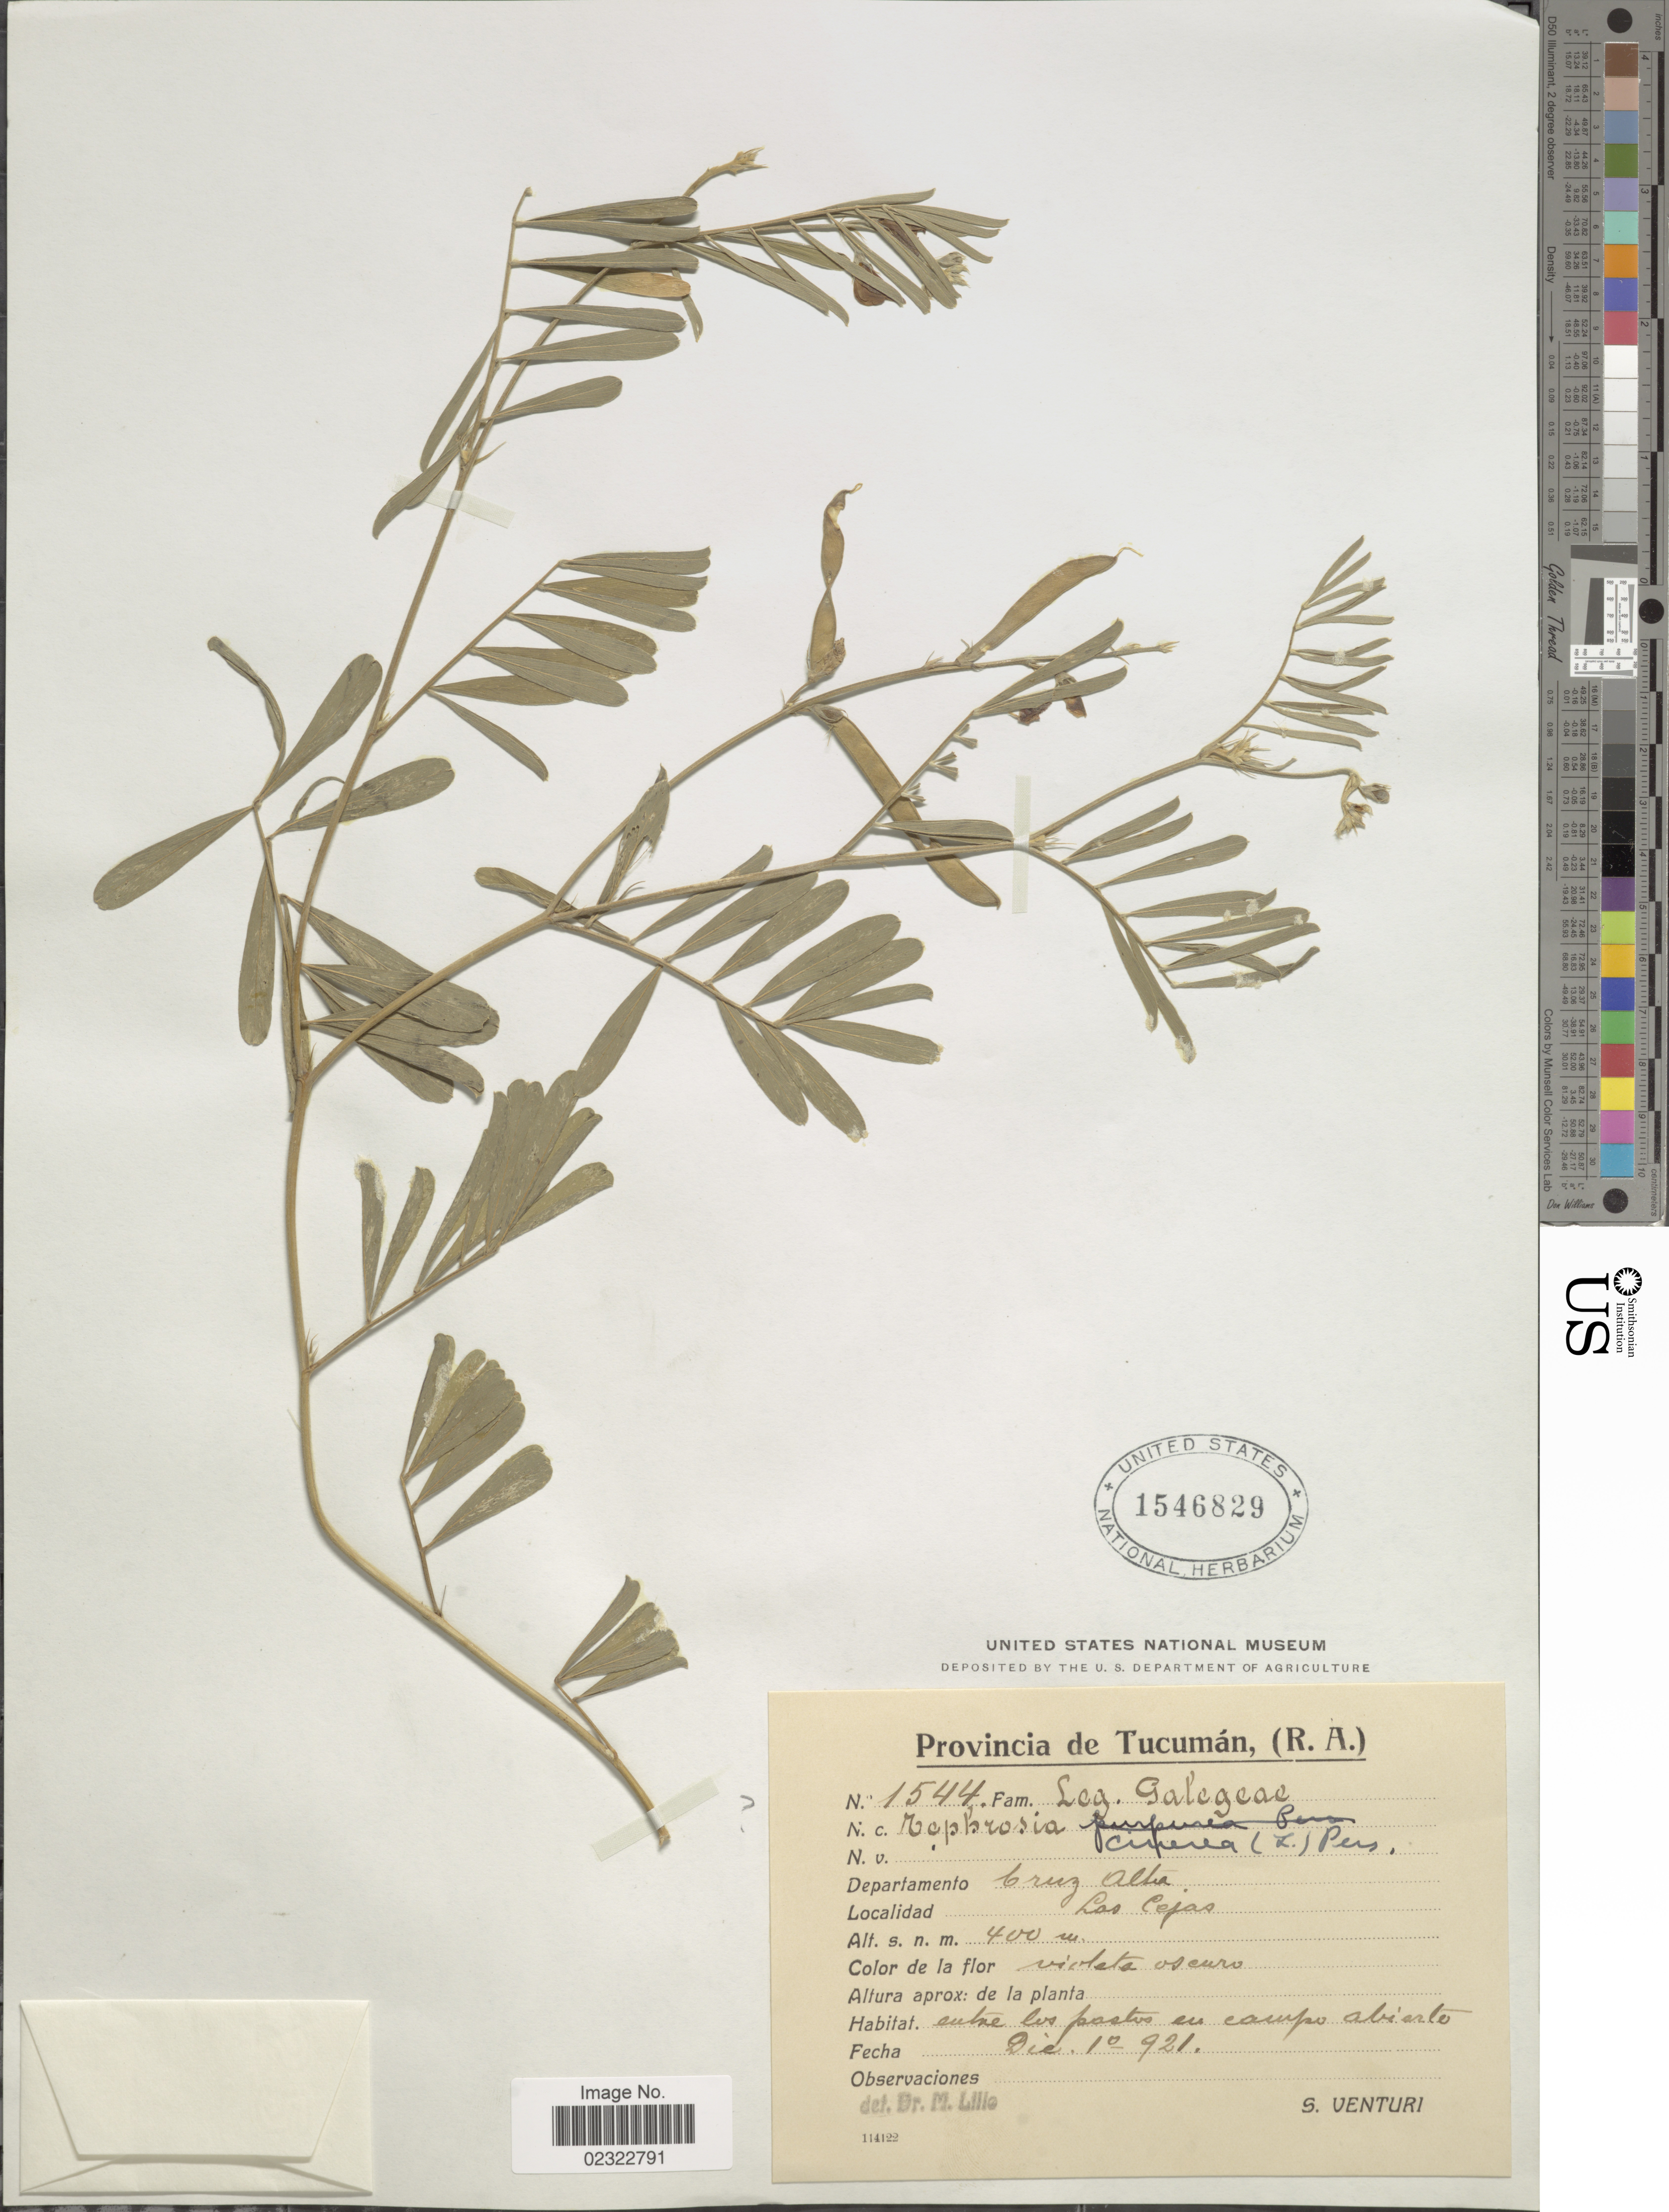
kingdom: Plantae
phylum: Tracheophyta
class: Magnoliopsida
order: Fabales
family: Fabaceae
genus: Tephrosia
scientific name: Tephrosia cinerea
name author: (L.) Pers.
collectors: S. Venturi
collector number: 1544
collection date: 1921-12-10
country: Argentina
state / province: Tucuman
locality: Provencia de Tucuman, (R. A.). Departamento: Cruz Alta. Las Cejas.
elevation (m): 400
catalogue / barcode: US 1546829